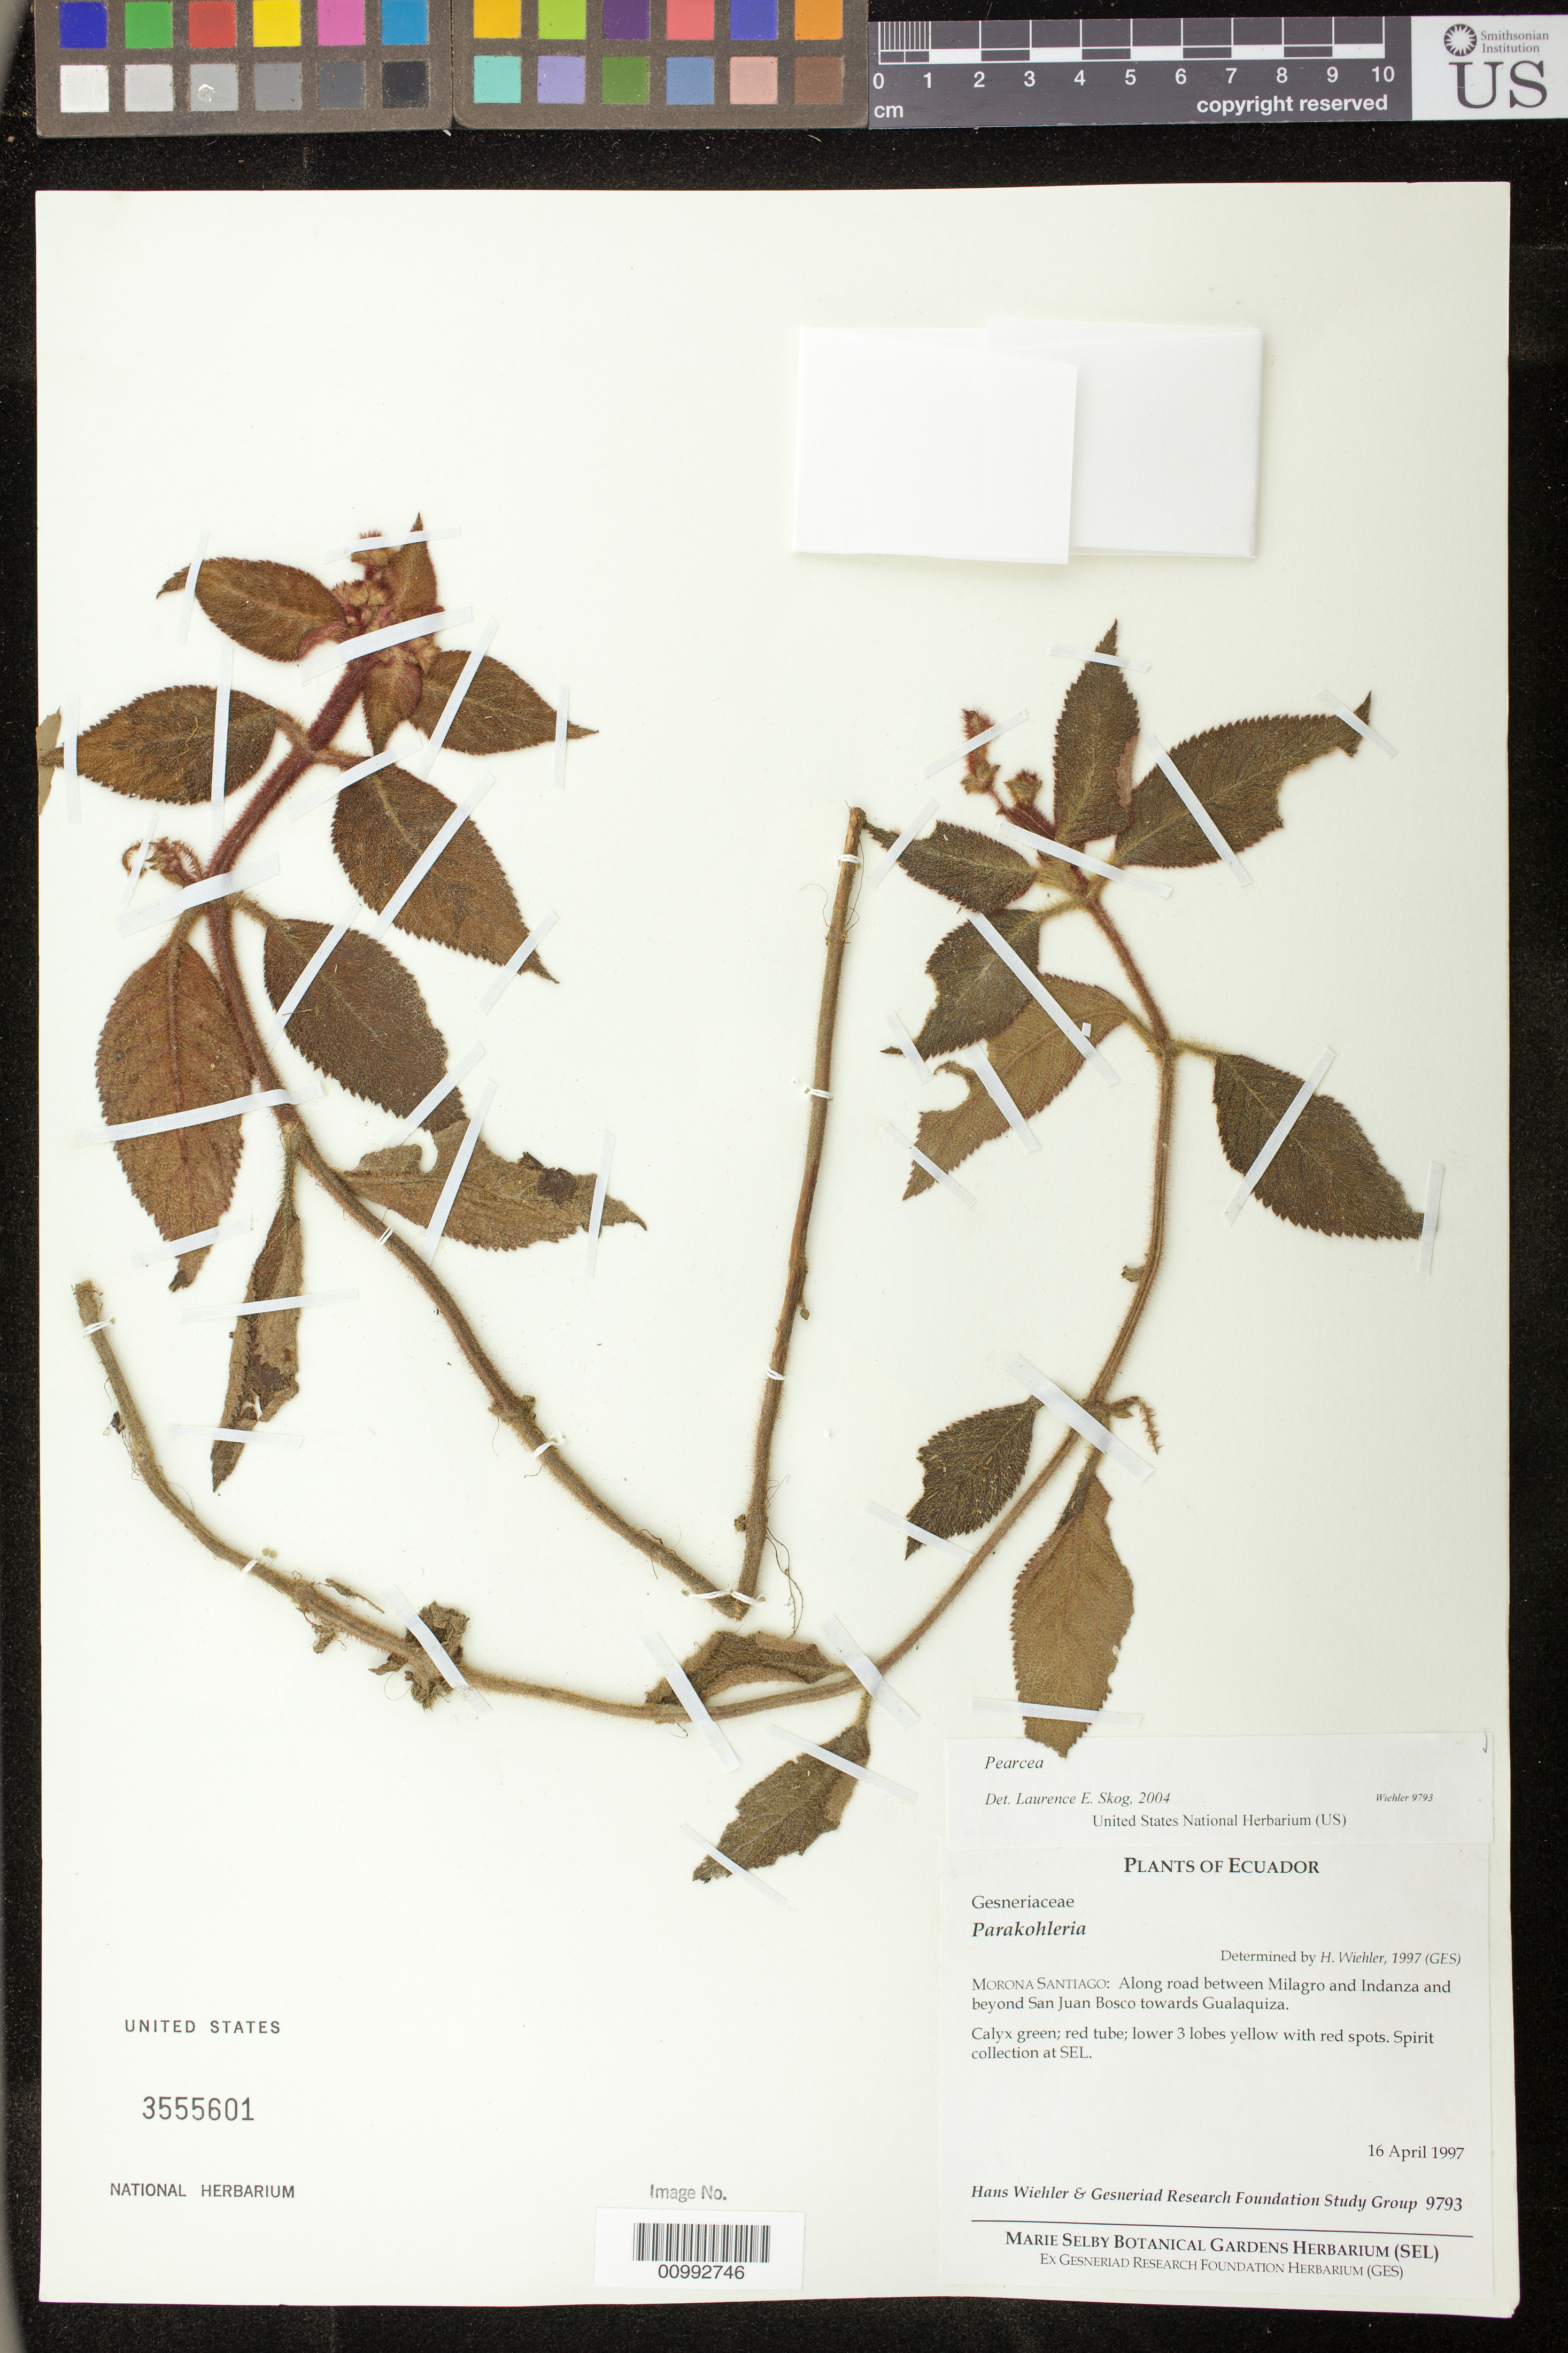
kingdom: Plantae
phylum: Tracheophyta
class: Magnoliopsida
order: Lamiales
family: Gesneriaceae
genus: Pearcea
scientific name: Pearcea sp.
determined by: Skog, Laurence E.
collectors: H. J. Wiehler & GRF Study Group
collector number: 9793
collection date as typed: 16 Apr 1997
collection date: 1997-04-16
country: Ecuador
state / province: Morona-Santiago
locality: Morona-Santiago: along road between Milagro and Indanza and beyond San Juan Bosco towards Gualaquiza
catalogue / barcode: US 3555601